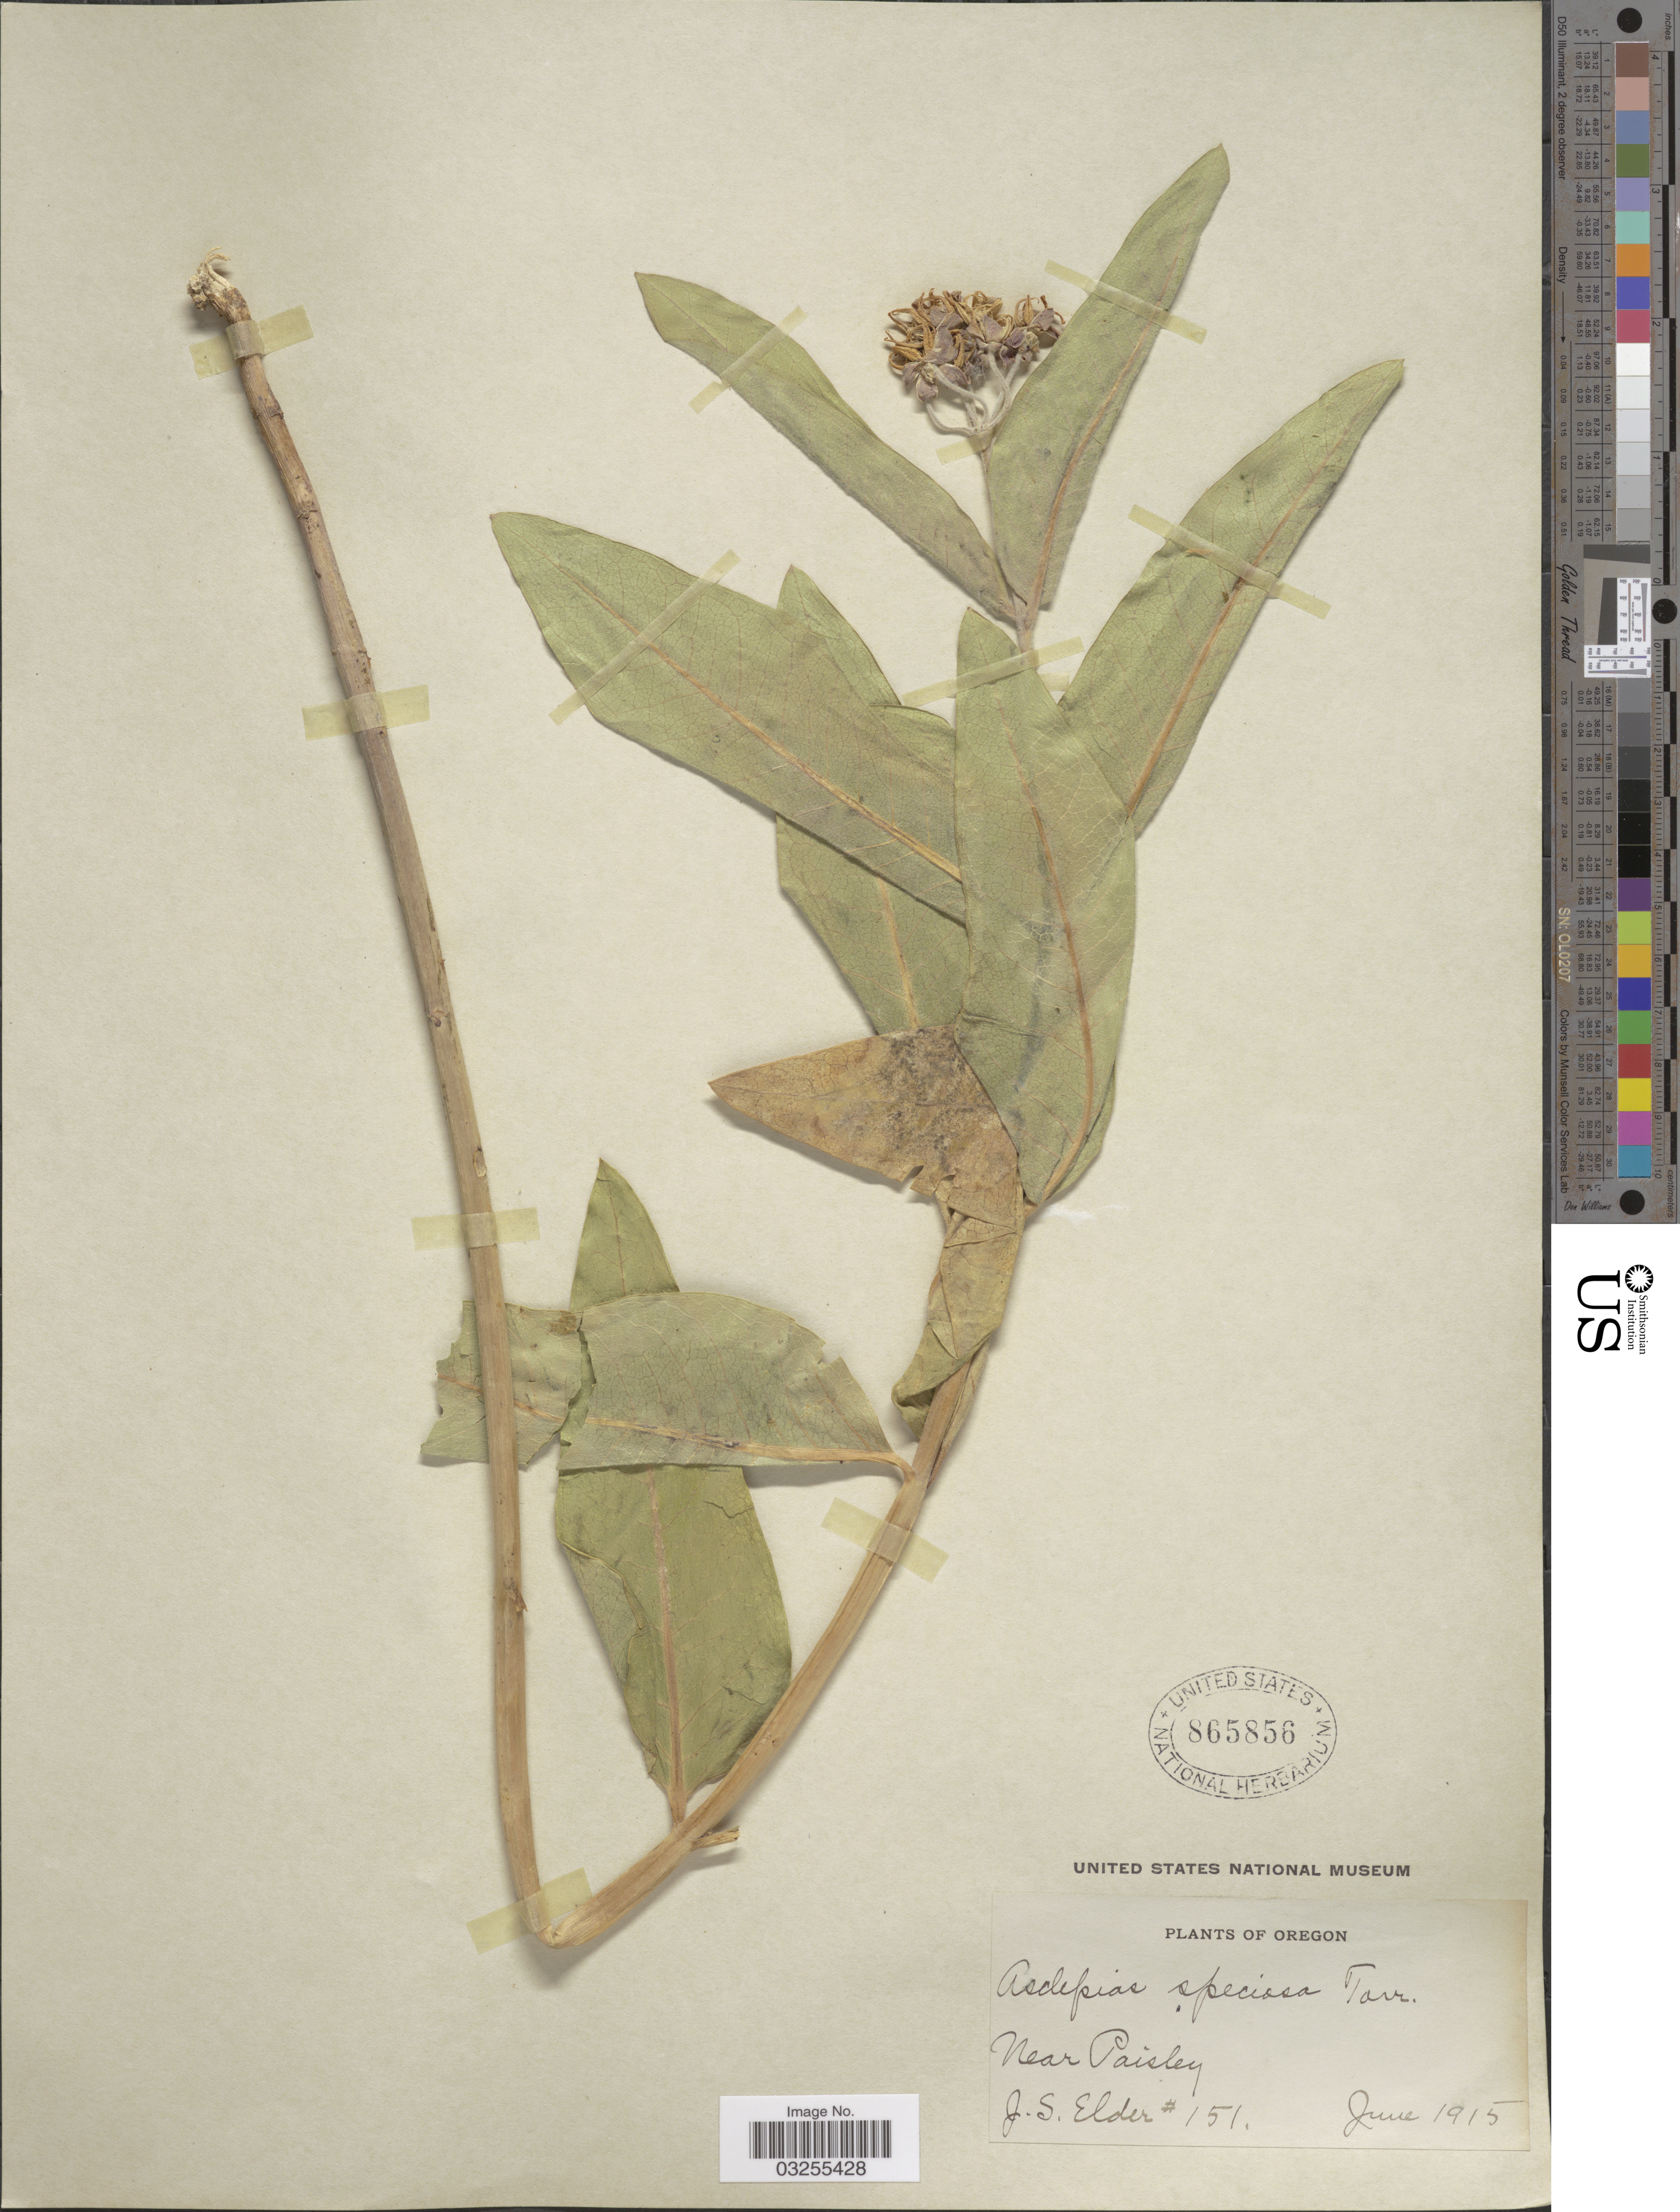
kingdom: Plantae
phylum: Tracheophyta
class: Magnoliopsida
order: Gentianales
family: Apocynaceae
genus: Asclepias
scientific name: Asclepias speciosa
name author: Torr.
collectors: J. Elder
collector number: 151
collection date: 1915-06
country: United States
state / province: Oregon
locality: Near Paisley.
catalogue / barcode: US 865856